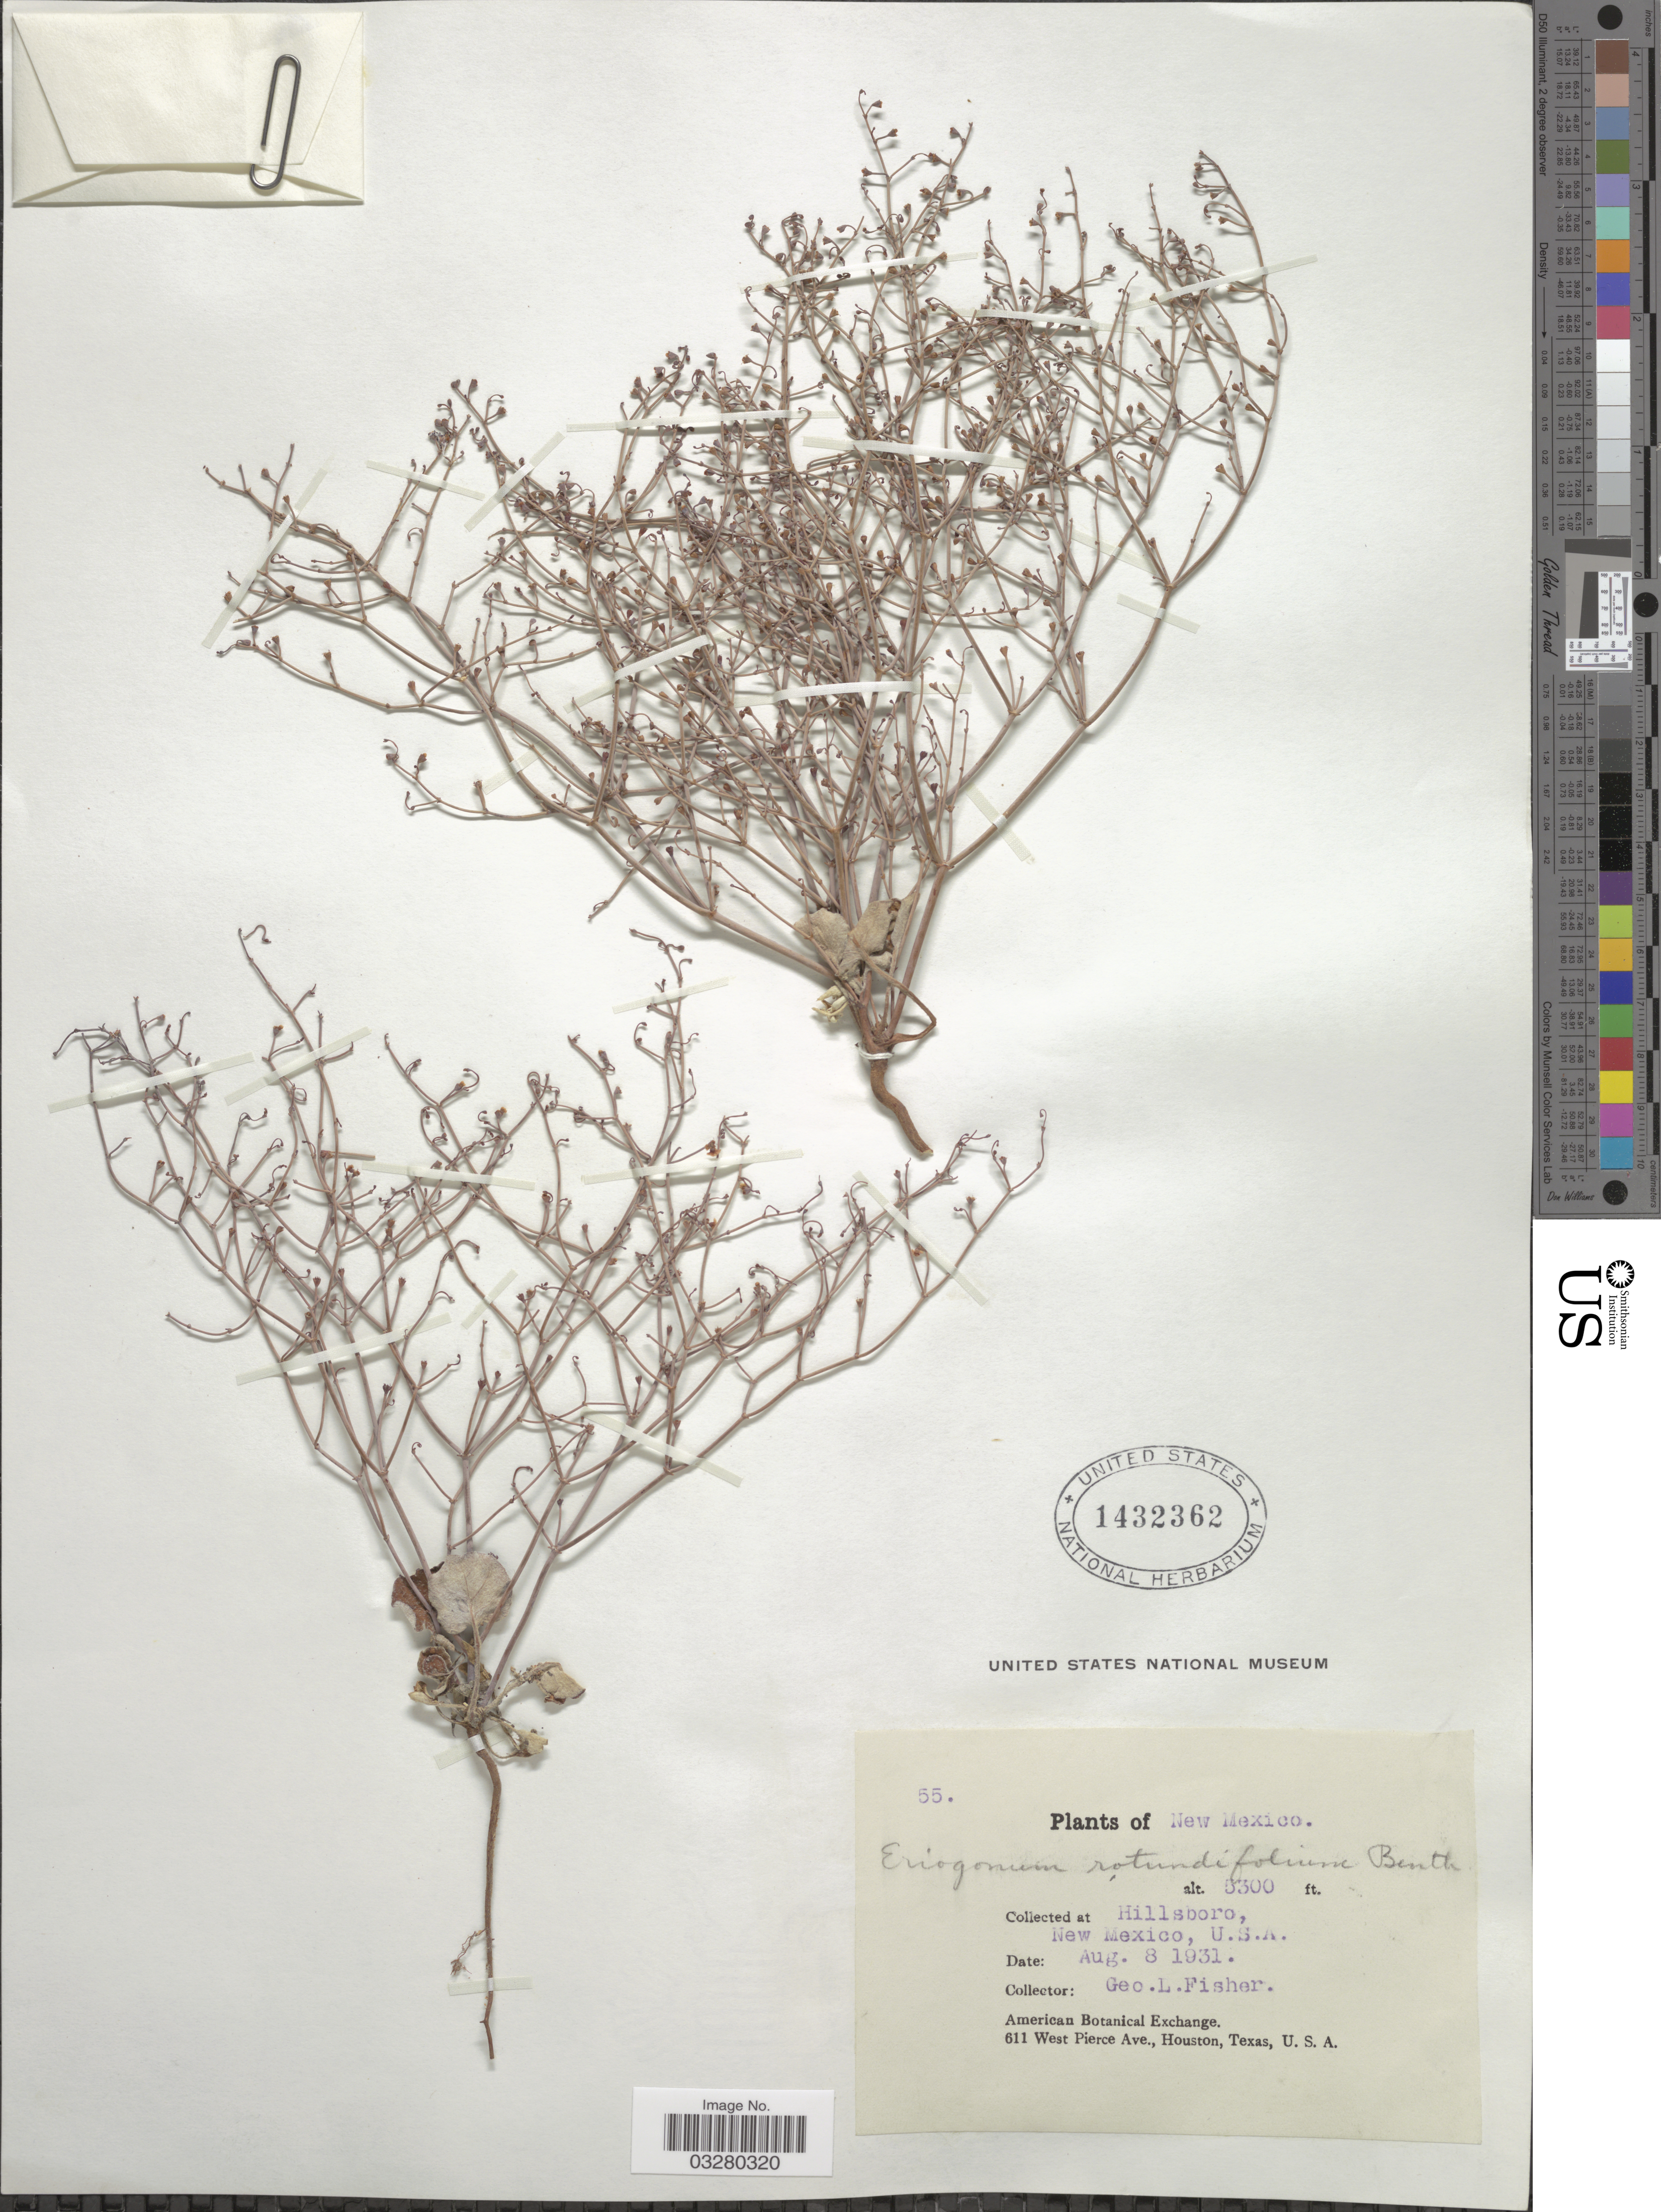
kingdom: Plantae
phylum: Tracheophyta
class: Magnoliopsida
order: Caryophyllales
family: Polygonaceae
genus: Eriogonum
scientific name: Eriogonum rotundifolium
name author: Benth. in DC.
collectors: G. L. Fisher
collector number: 55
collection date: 1931-08-08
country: United States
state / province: New Mexico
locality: Hillsboro.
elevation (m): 1615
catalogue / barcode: US 1432362